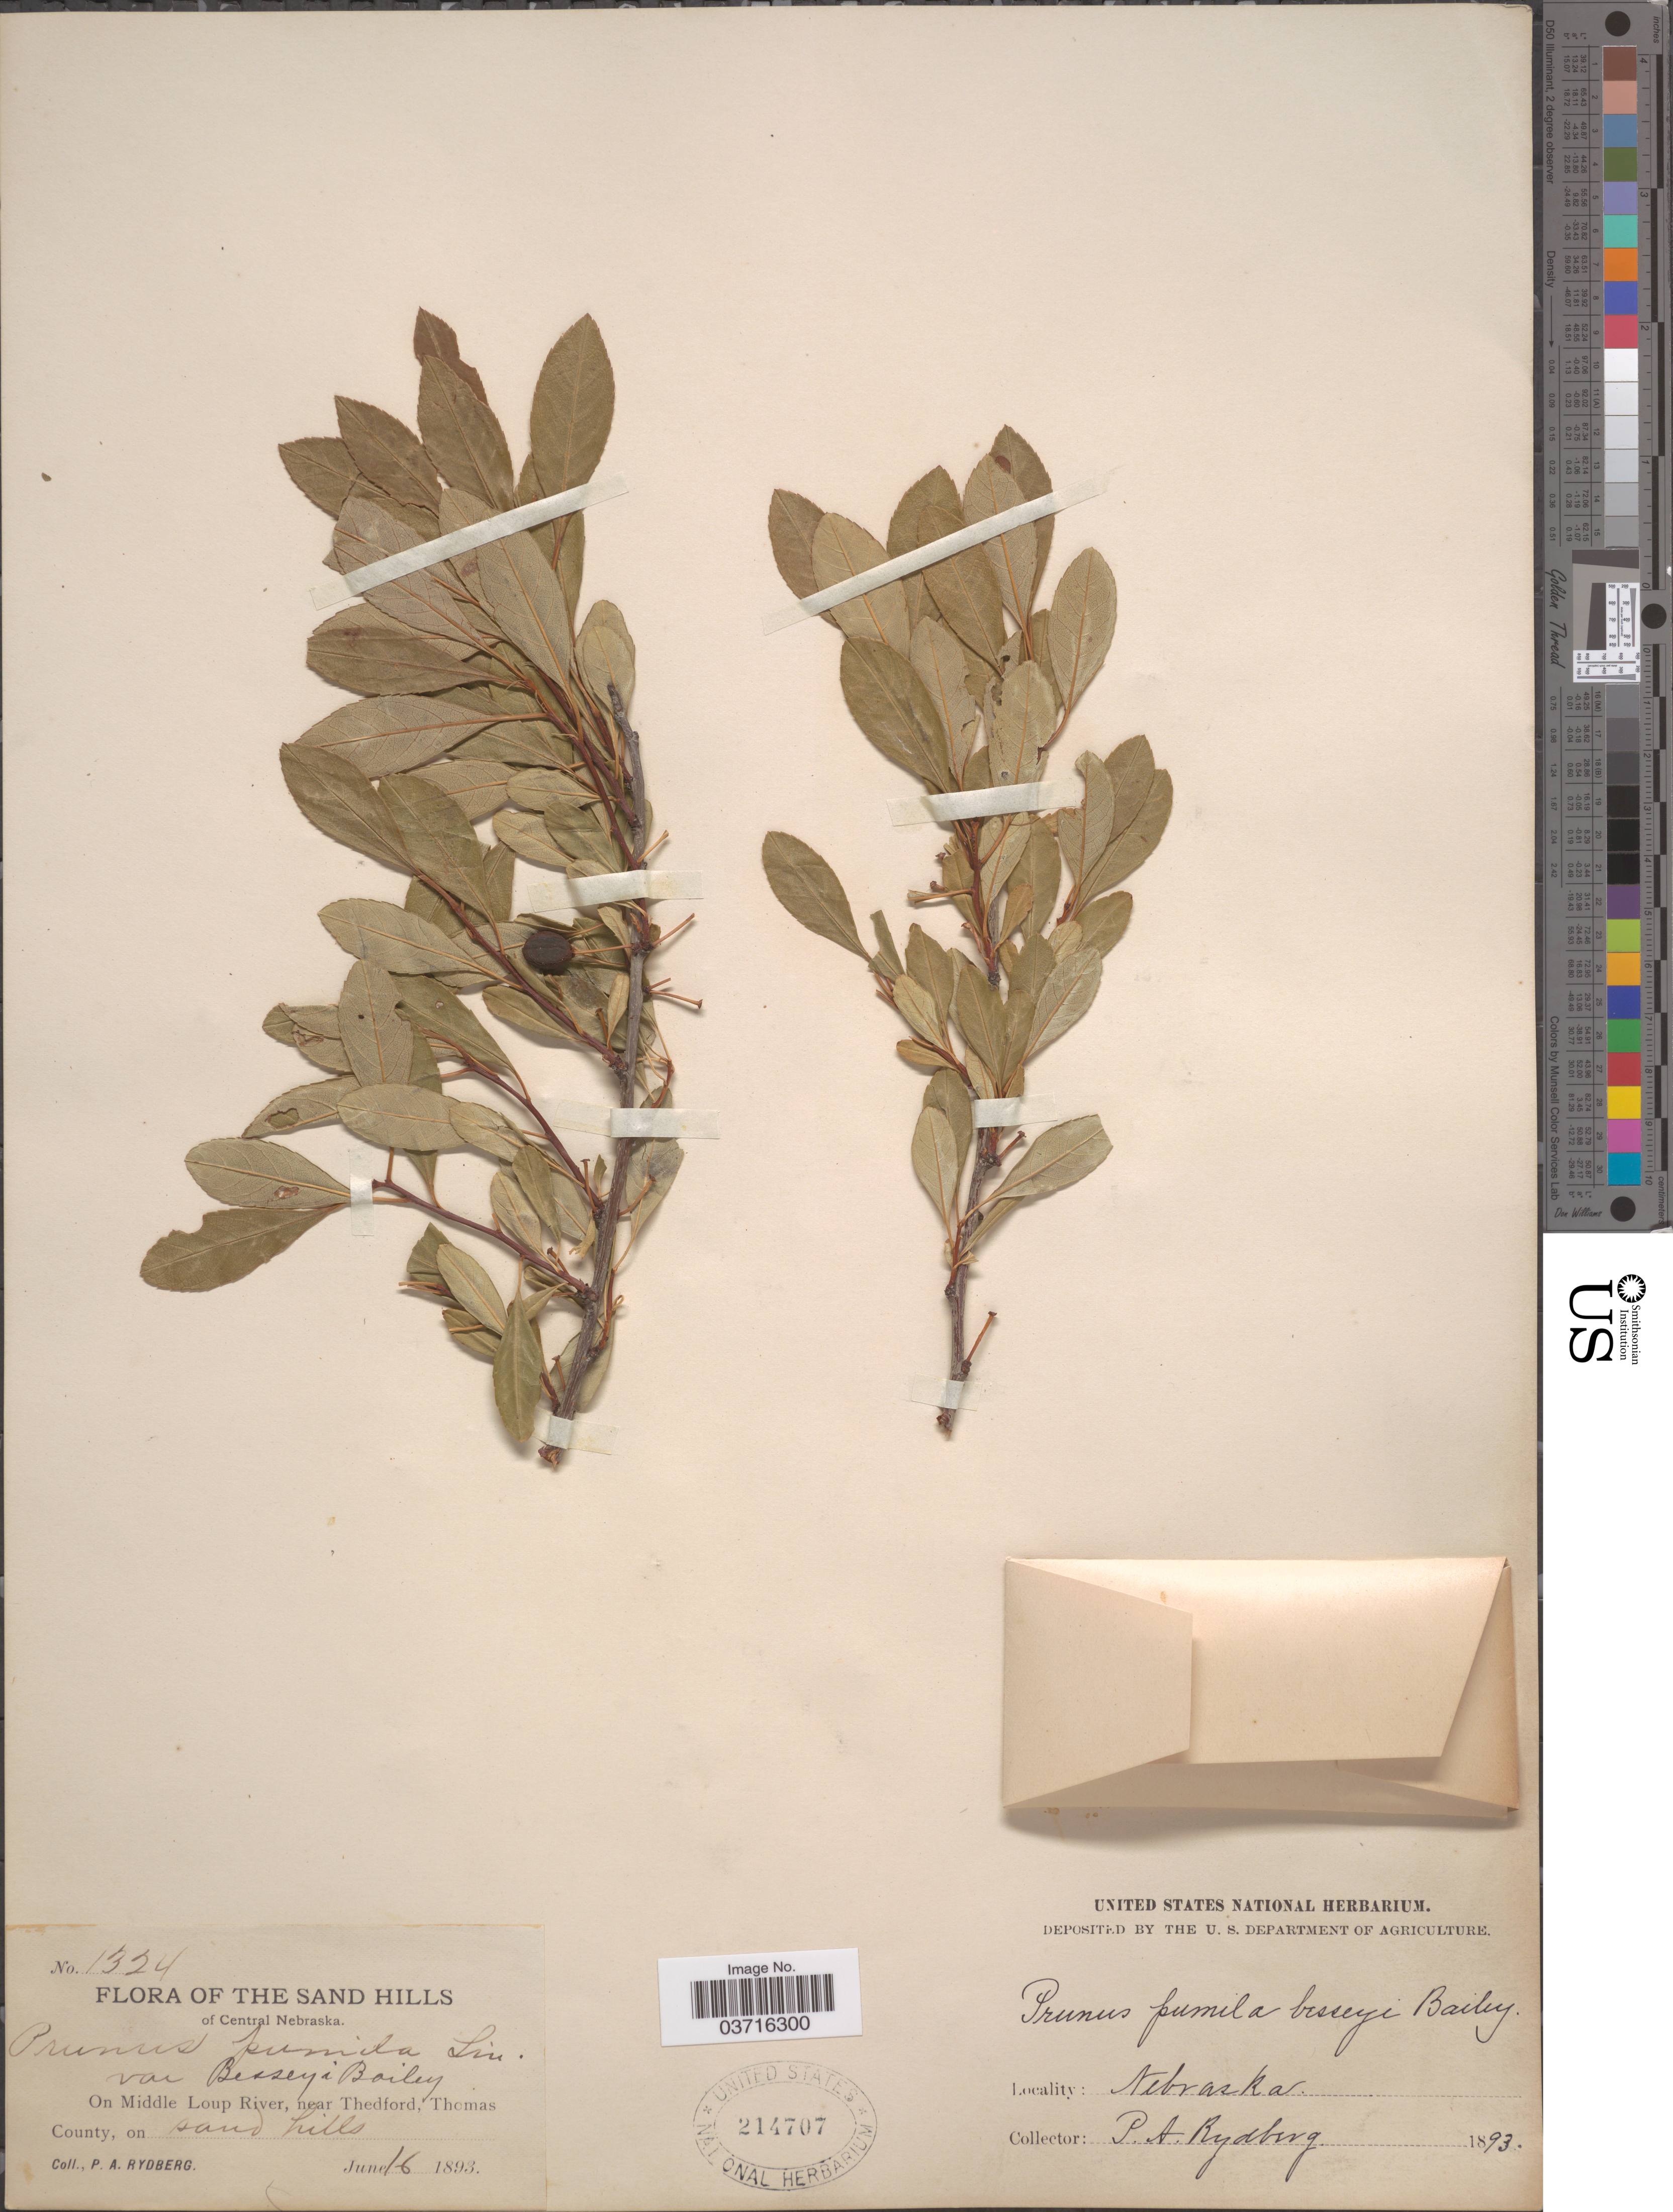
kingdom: Plantae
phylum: Tracheophyta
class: Magnoliopsida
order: Rosales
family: Rosaceae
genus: Prunus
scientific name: Prunus pumila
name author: L.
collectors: P. A. Rydberg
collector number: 1324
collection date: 1893-06-16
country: United States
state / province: Nebraska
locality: The Sand Hills of Central Nebraska. On Middle Loup River, near Thedford, Thomas County.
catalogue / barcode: US 214707